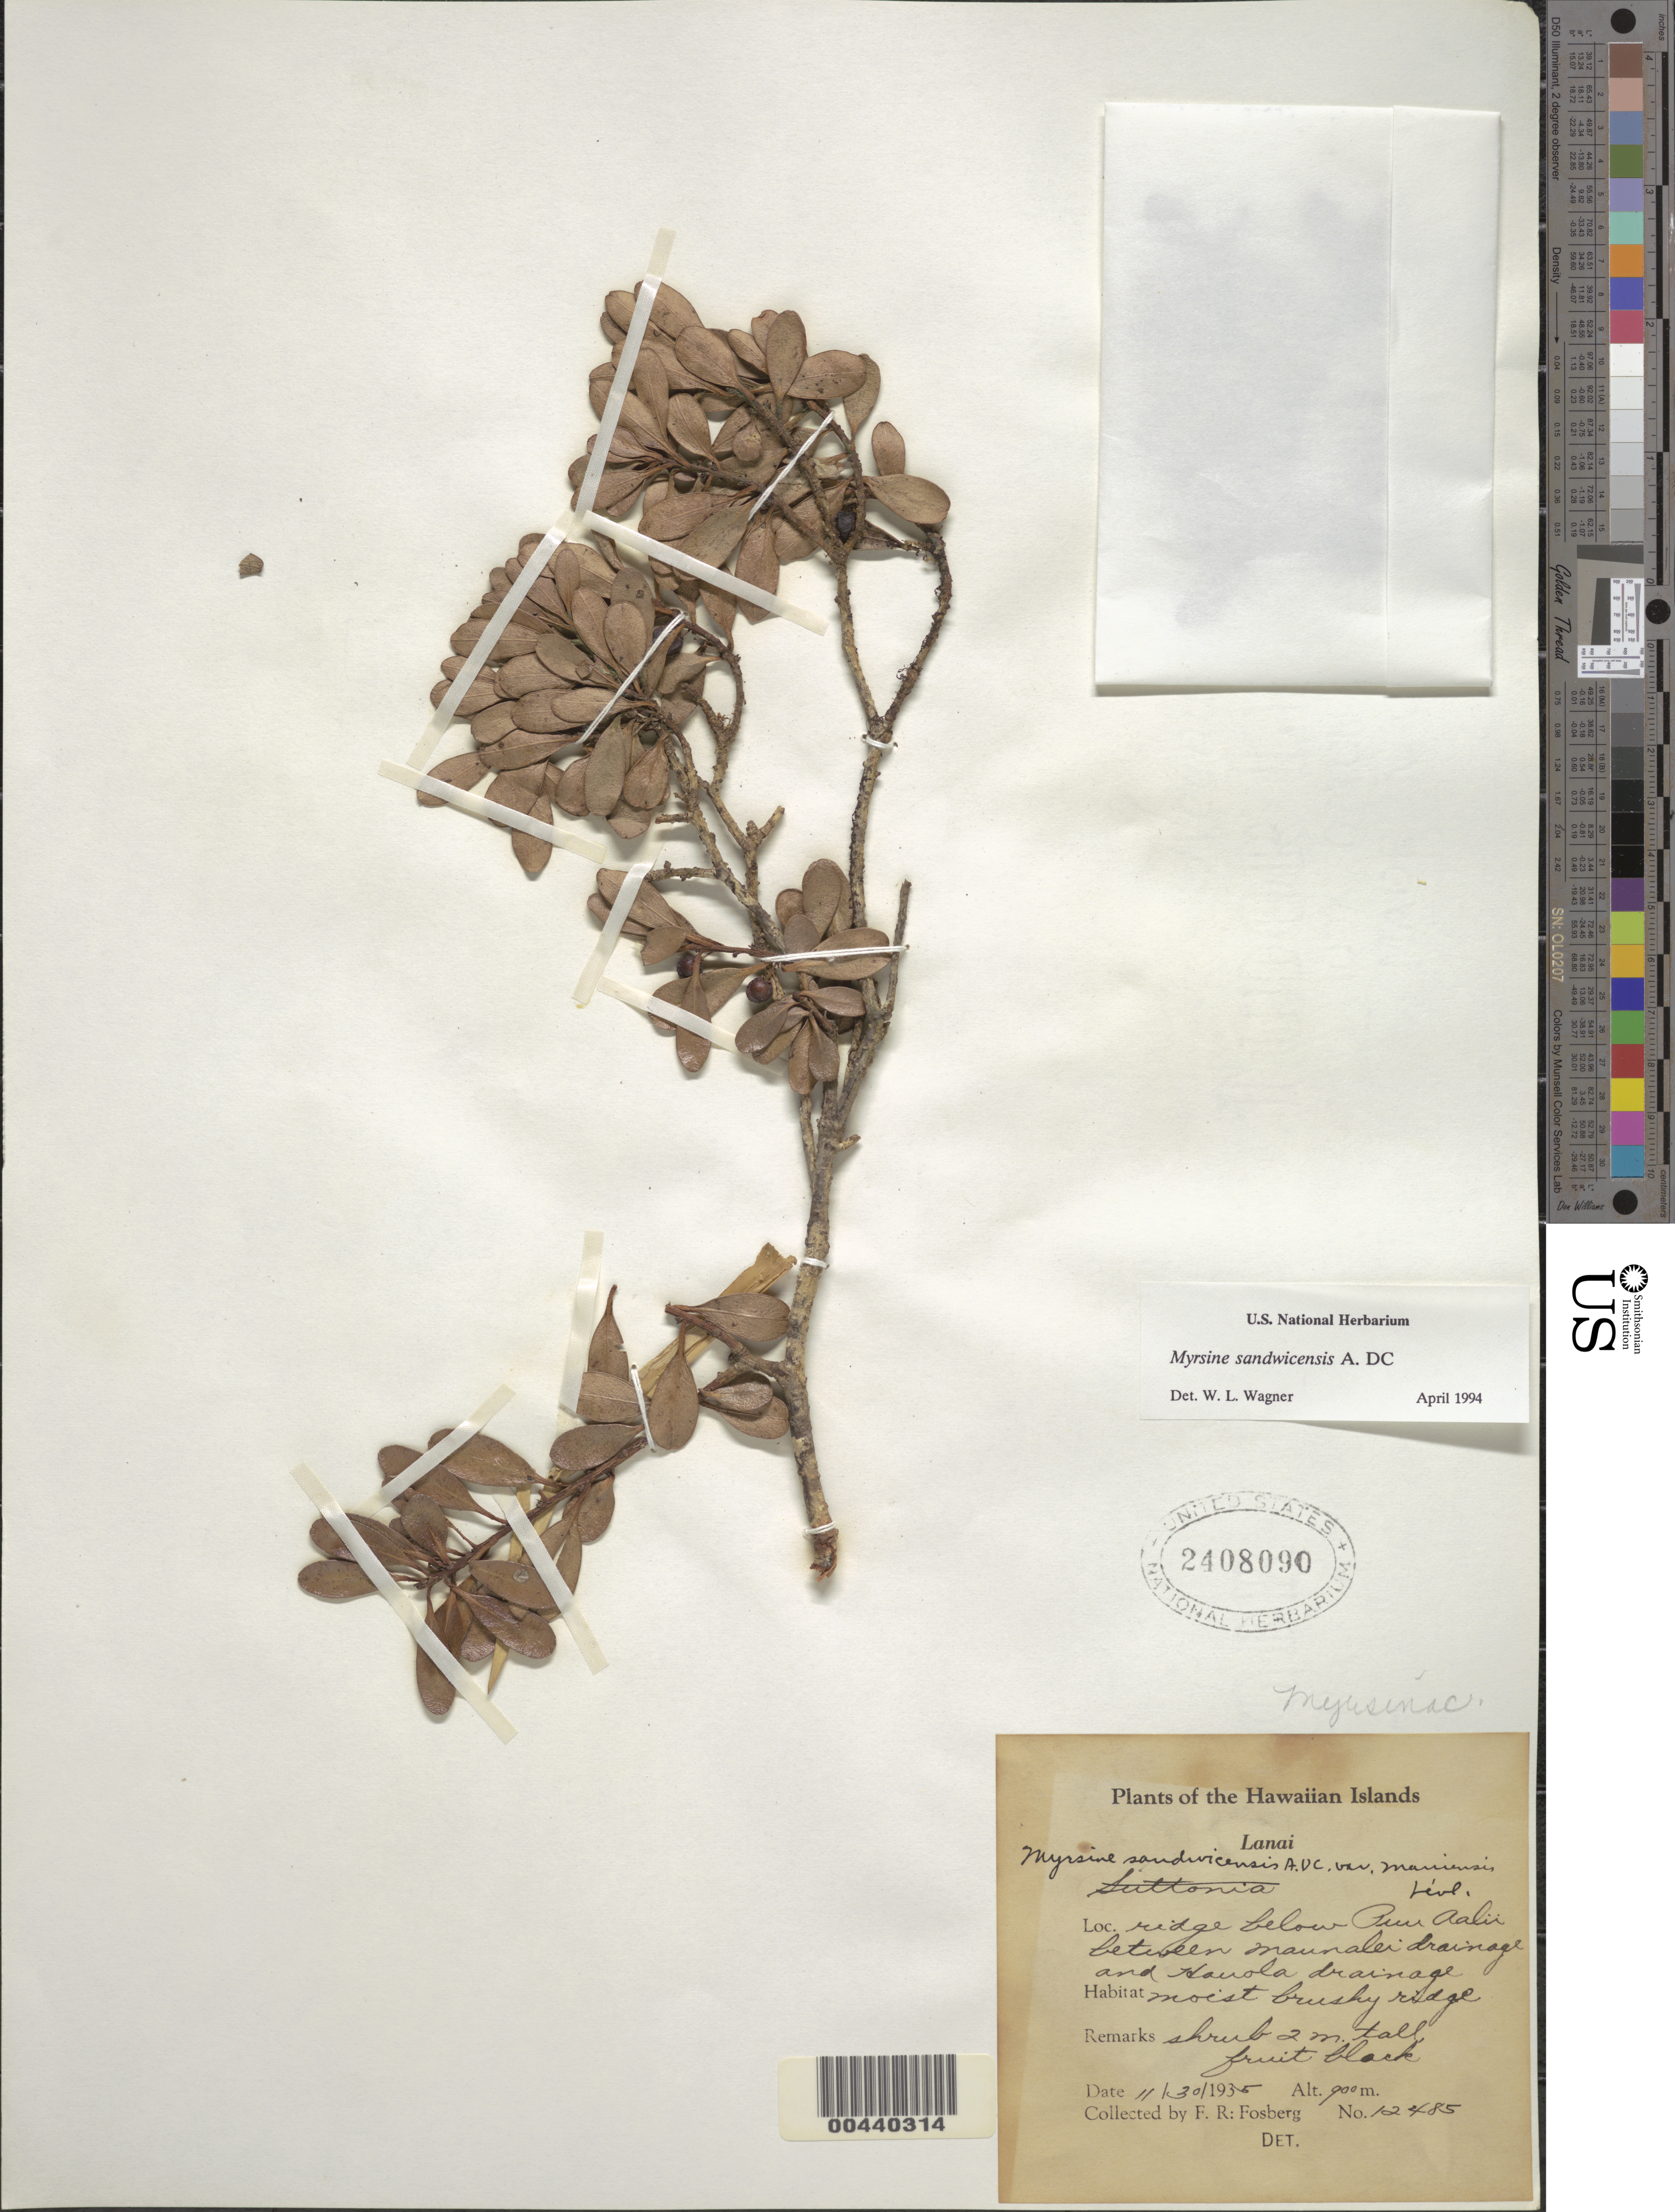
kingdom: Plantae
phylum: Tracheophyta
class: Magnoliopsida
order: Ericales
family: Primulaceae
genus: Myrsine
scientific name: Myrsine sandwicensis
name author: A. DC.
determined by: Wagner, W. L., (BOT), Smithsonian Institution - National Museum of Natural History (UNITED STATES)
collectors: F. R. Fosberg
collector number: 12485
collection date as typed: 30 Nov 1935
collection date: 1935-11-30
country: United States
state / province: Hawaii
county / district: Maui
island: Lana'i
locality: Ridge below Puu Aalii between Maunalei drainage and Hauola Drainage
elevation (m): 900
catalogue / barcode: US 2408090